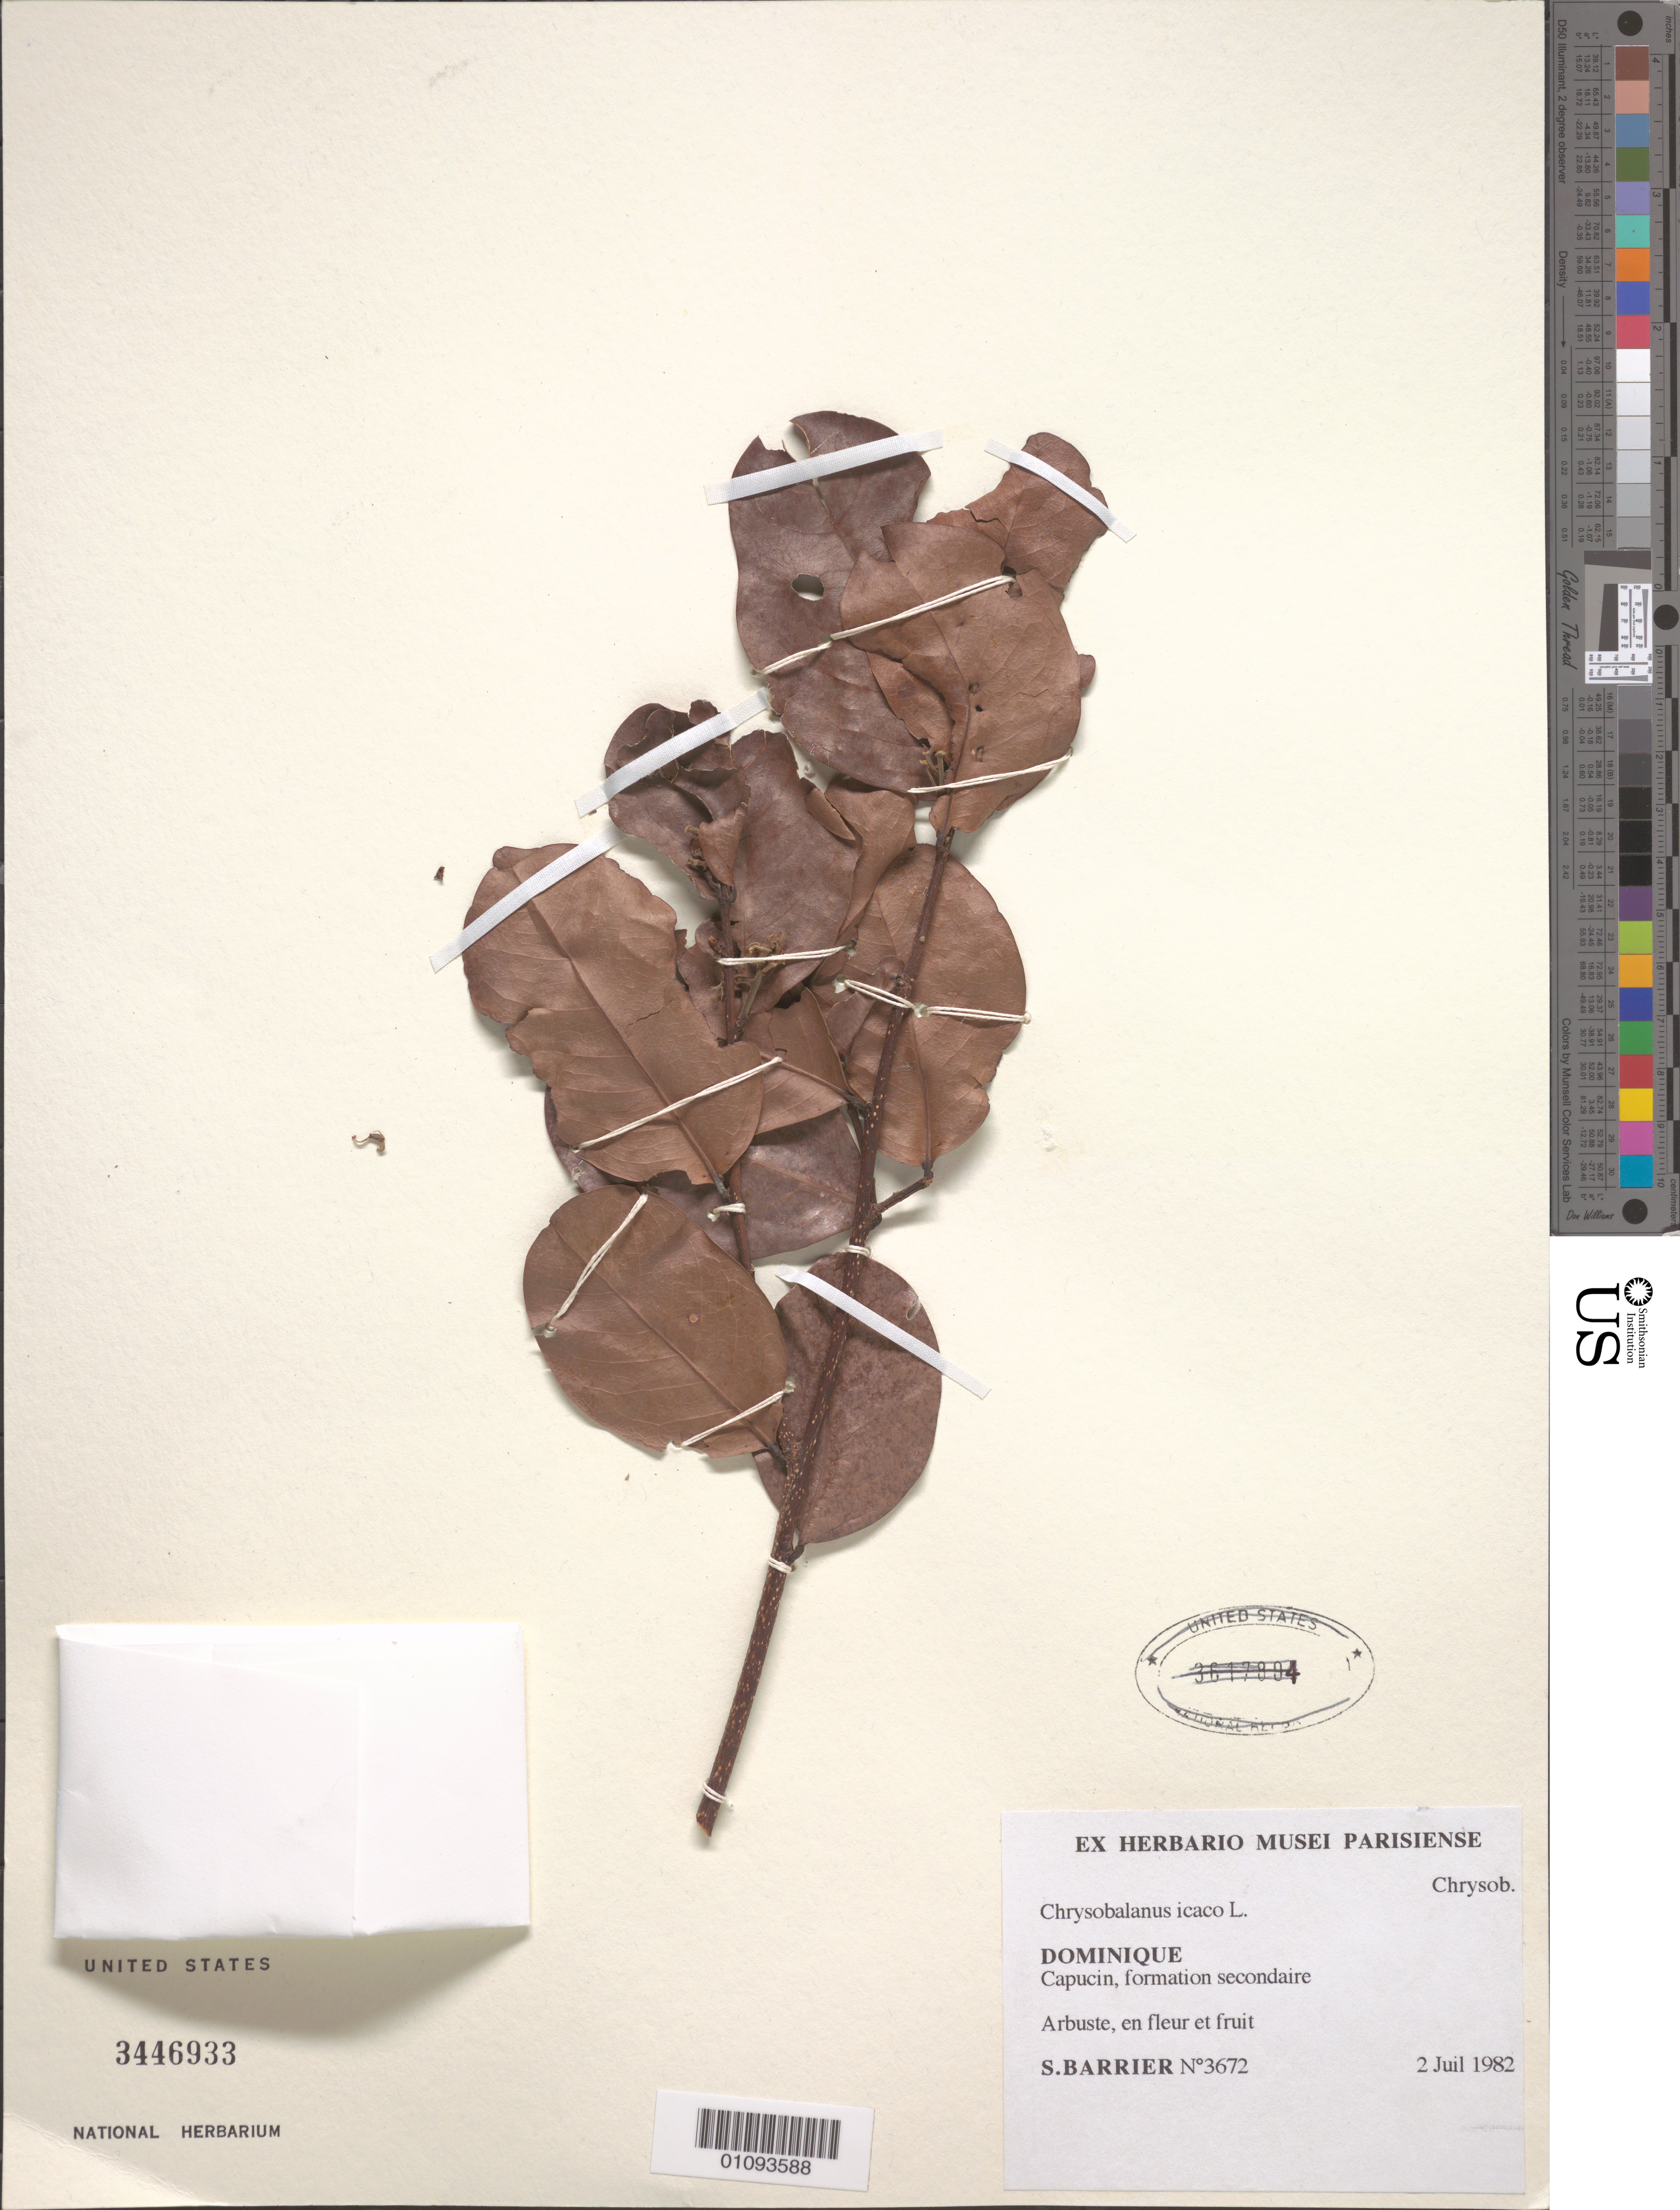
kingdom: Plantae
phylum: Tracheophyta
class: Magnoliopsida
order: Malpighiales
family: Chrysobalanaceae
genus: Chrysobalanus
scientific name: Chrysobalanus icaco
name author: L.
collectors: S. Barrier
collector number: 3672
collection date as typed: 02 Jul 1982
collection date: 1982-07-02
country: Dominica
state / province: St. John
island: Dominica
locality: Capuchin, Secondary locality.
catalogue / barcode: US 3446933